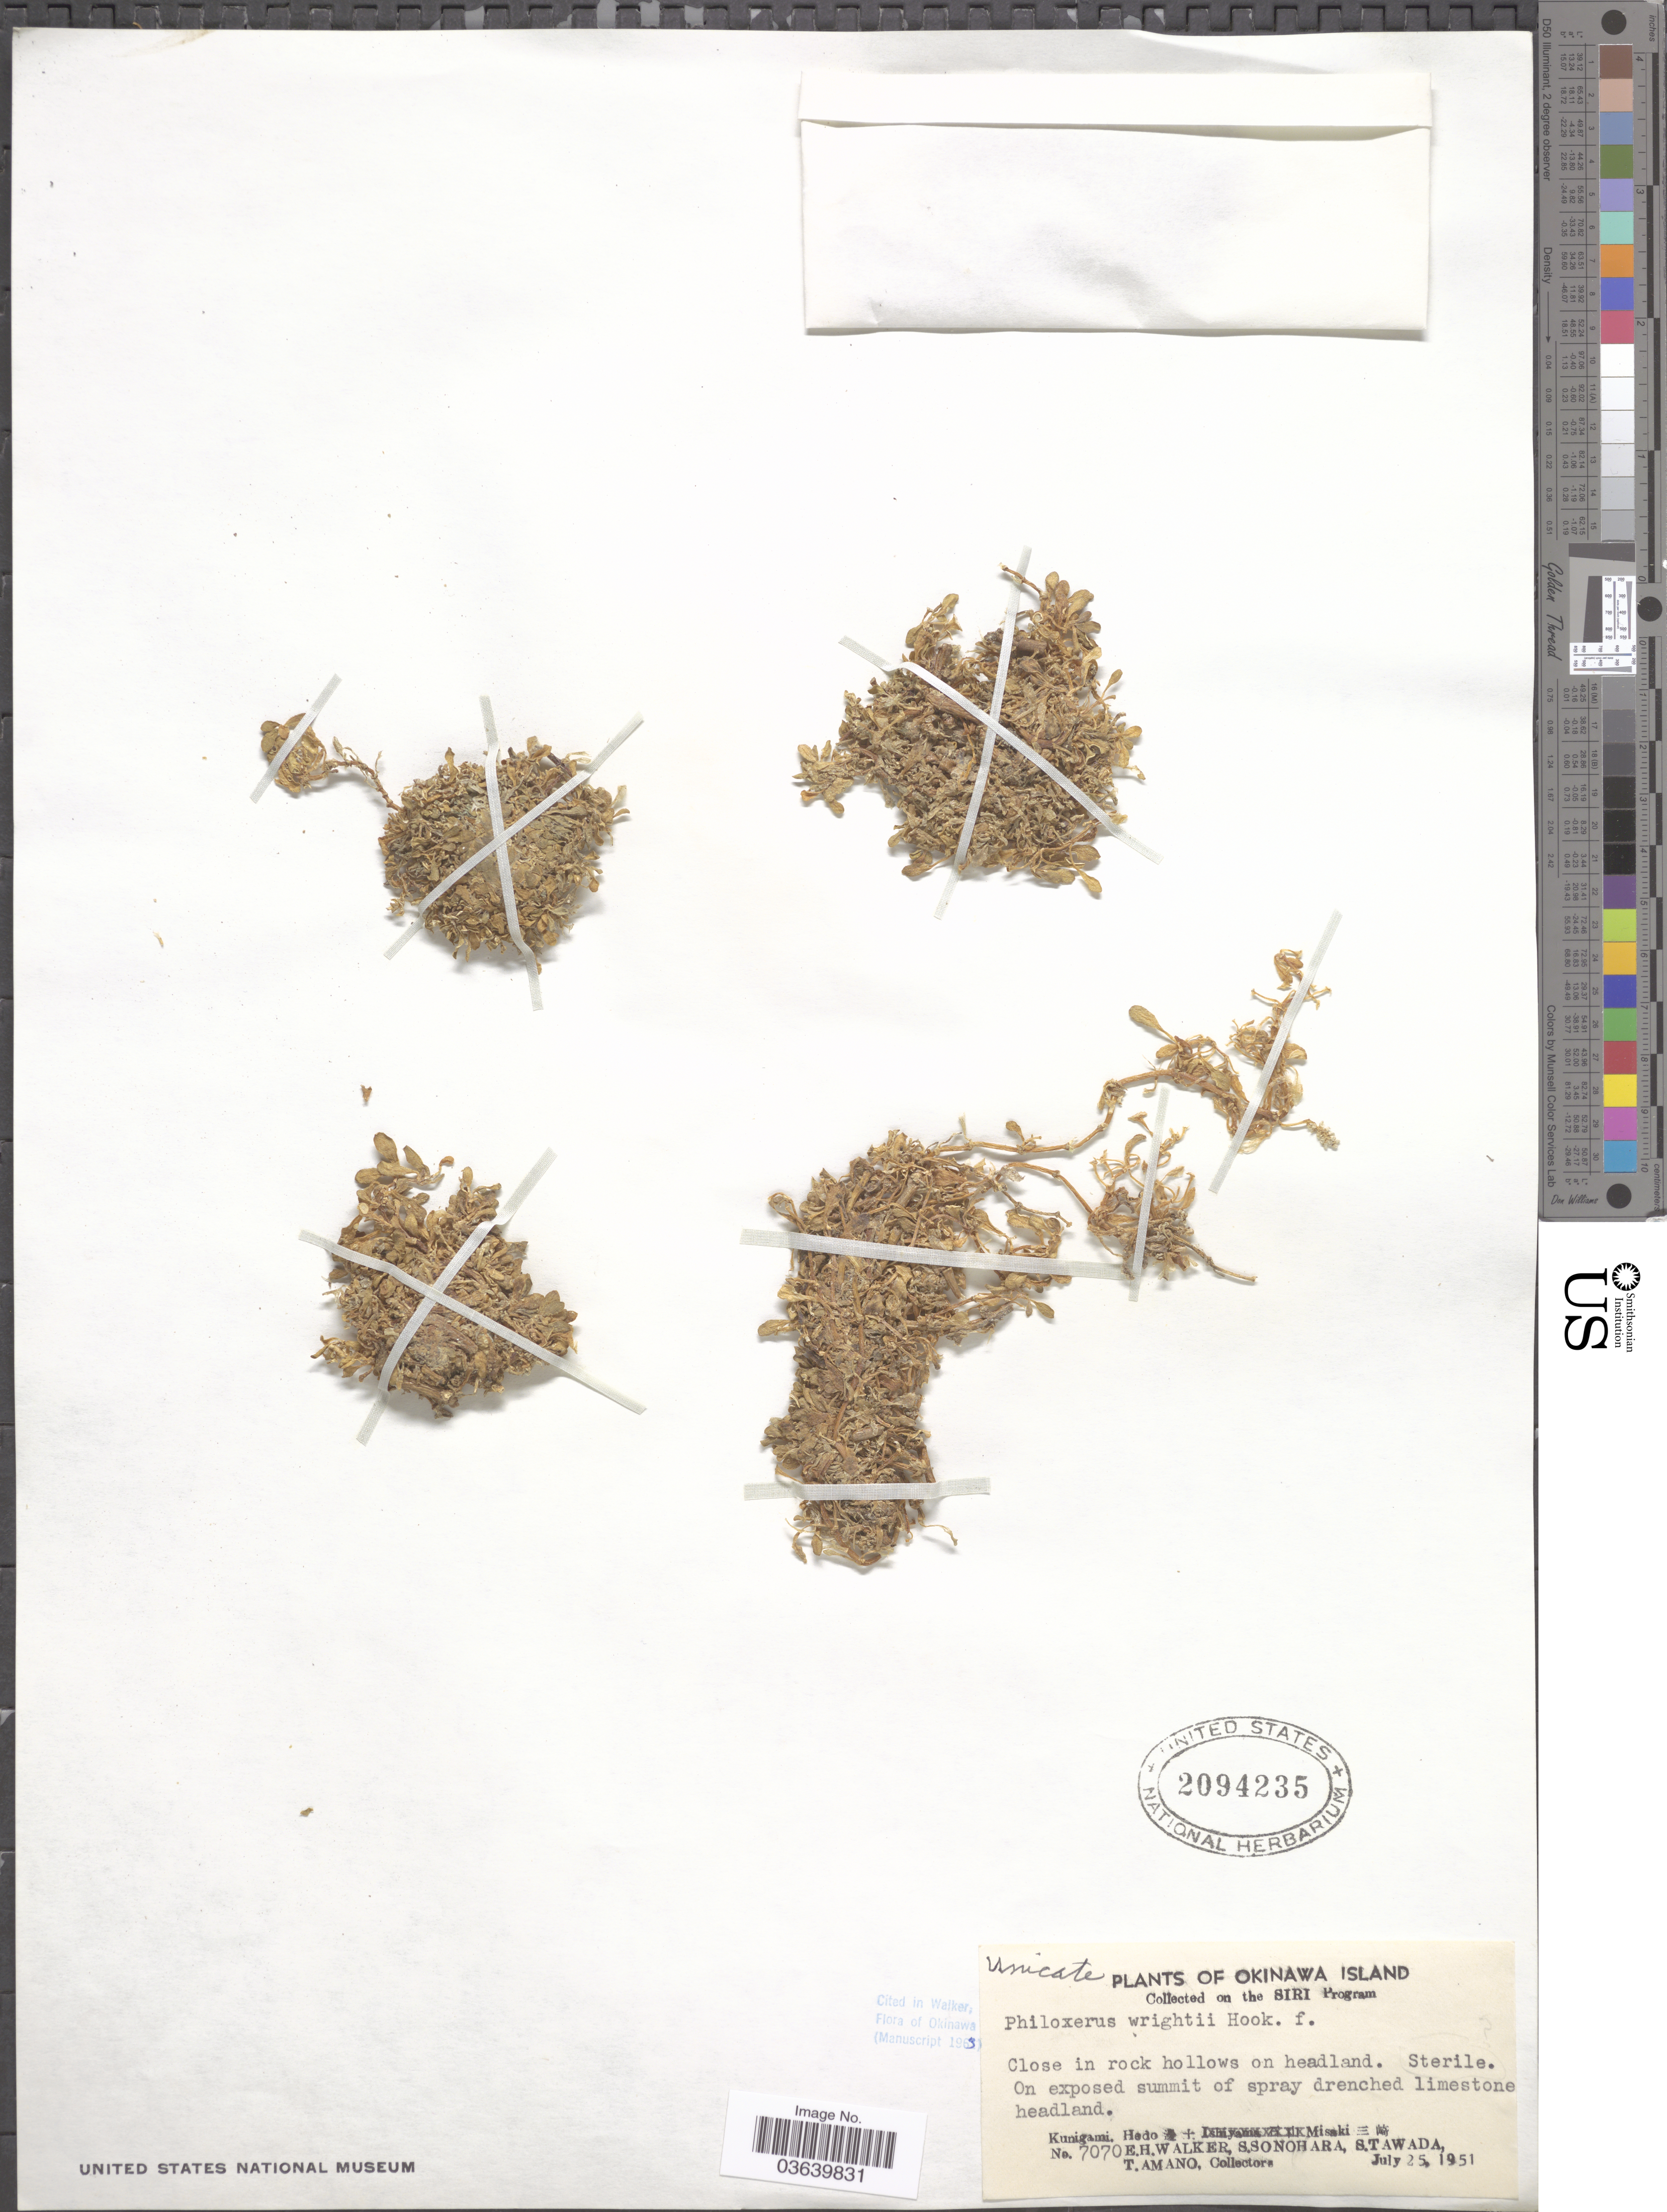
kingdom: Plantae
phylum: Tracheophyta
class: Magnoliopsida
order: Caryophyllales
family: Amaranthaceae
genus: Gomphrena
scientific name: Gomphrena wrightii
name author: (Hook. f. ex Maxim.) T. Ortuño & Borsch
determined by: Strong, Mark T., (BOT), Smithsonian Institution - National Museum of Natural History (UNITED STATES)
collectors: E. H. Walker, S. Sonohara, S. Tawada & T. Amano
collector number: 7070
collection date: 1951-07-25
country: Japan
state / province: Okinawa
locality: Okinawa Island. Kunigami. Hedo. Misaki.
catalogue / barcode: US 2094235